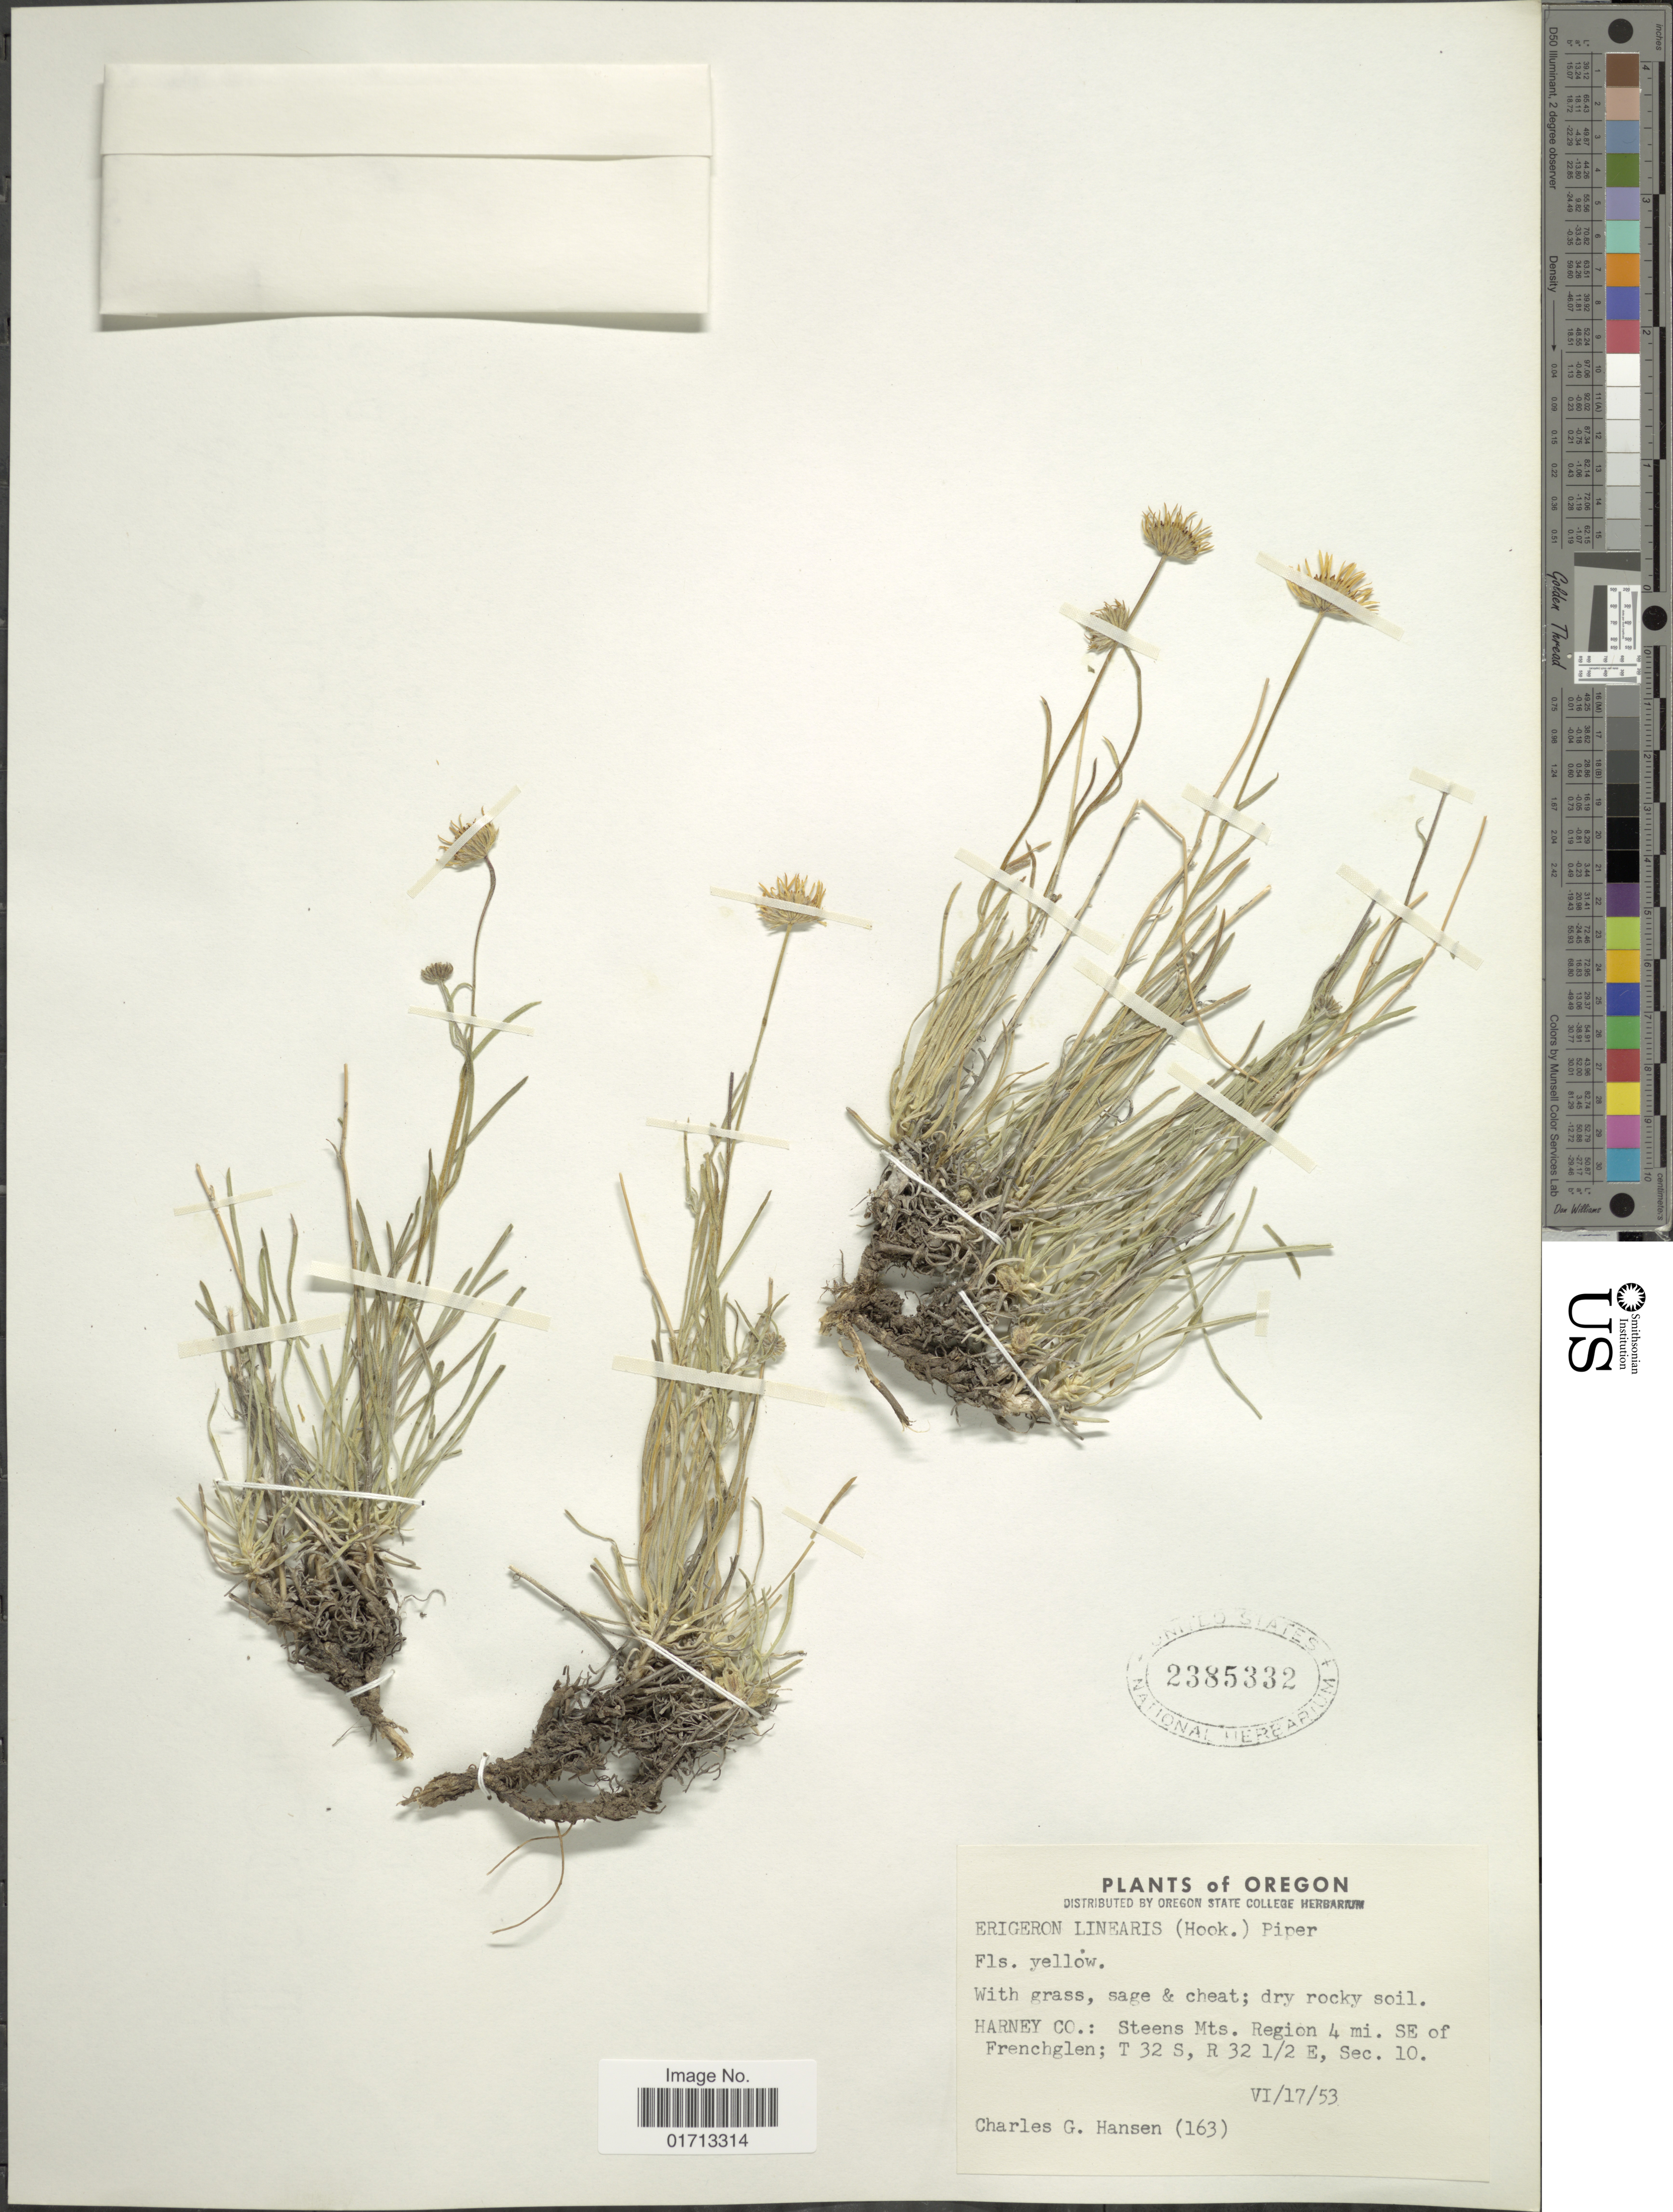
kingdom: Plantae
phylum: Tracheophyta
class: Magnoliopsida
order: Asterales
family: Asteraceae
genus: Erigeron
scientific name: Erigeron linearis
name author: (Hook.) Piper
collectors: C. Hansen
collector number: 163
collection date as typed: Transcribed d/m/y: 17/6/53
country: United States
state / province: Oregon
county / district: Harney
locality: Harney Co.: Steens Mts. Region 4 mi. SE of Frenchglen; T 32 S, R 32 1/2 E, Sec. 10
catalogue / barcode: US 2385332